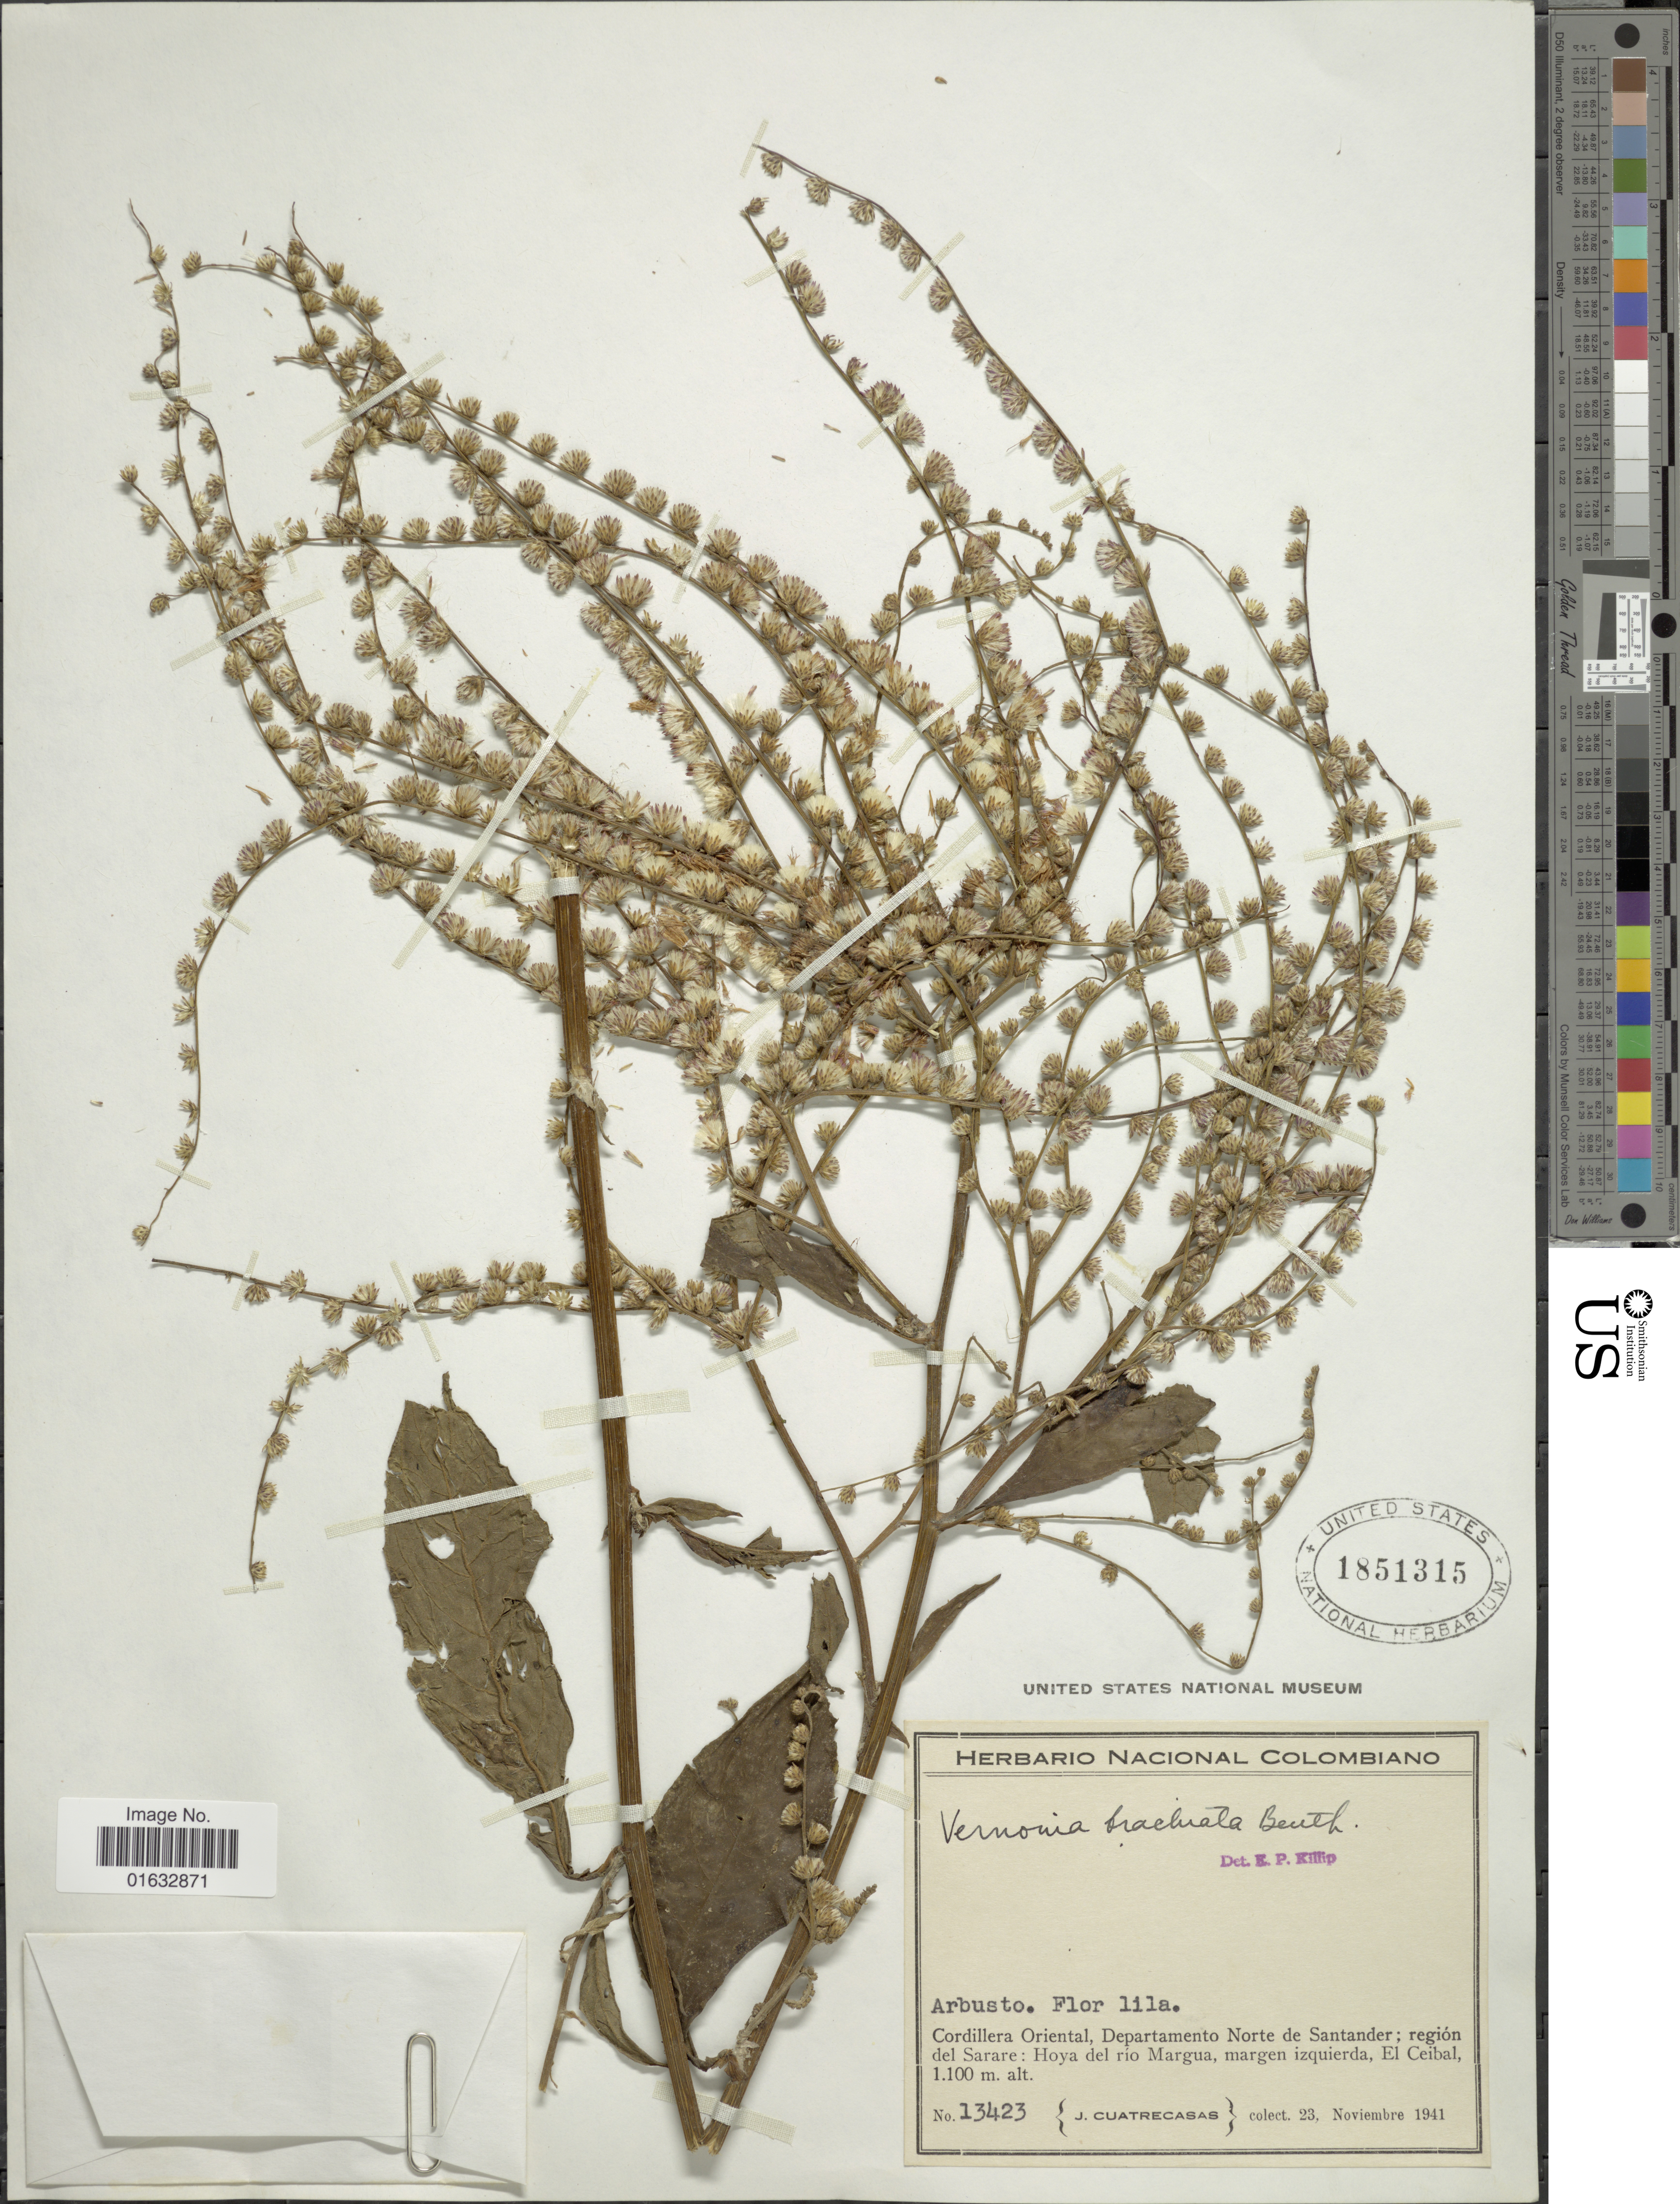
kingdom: Plantae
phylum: Tracheophyta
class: Magnoliopsida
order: Asterales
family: Asteraceae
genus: Eirmocephala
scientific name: Eirmocephala brachiata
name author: (Benth.) H. Rob.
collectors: J. Cuatrecasas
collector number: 13423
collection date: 1941-11-23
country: Colombia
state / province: Norte de Santander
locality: Cordillera Oriental: Departamento Norte de Santander: region del Sarare: Hoya del Rio Margua, margen izquierda, El Ceibal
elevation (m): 1100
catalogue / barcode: US 1851315